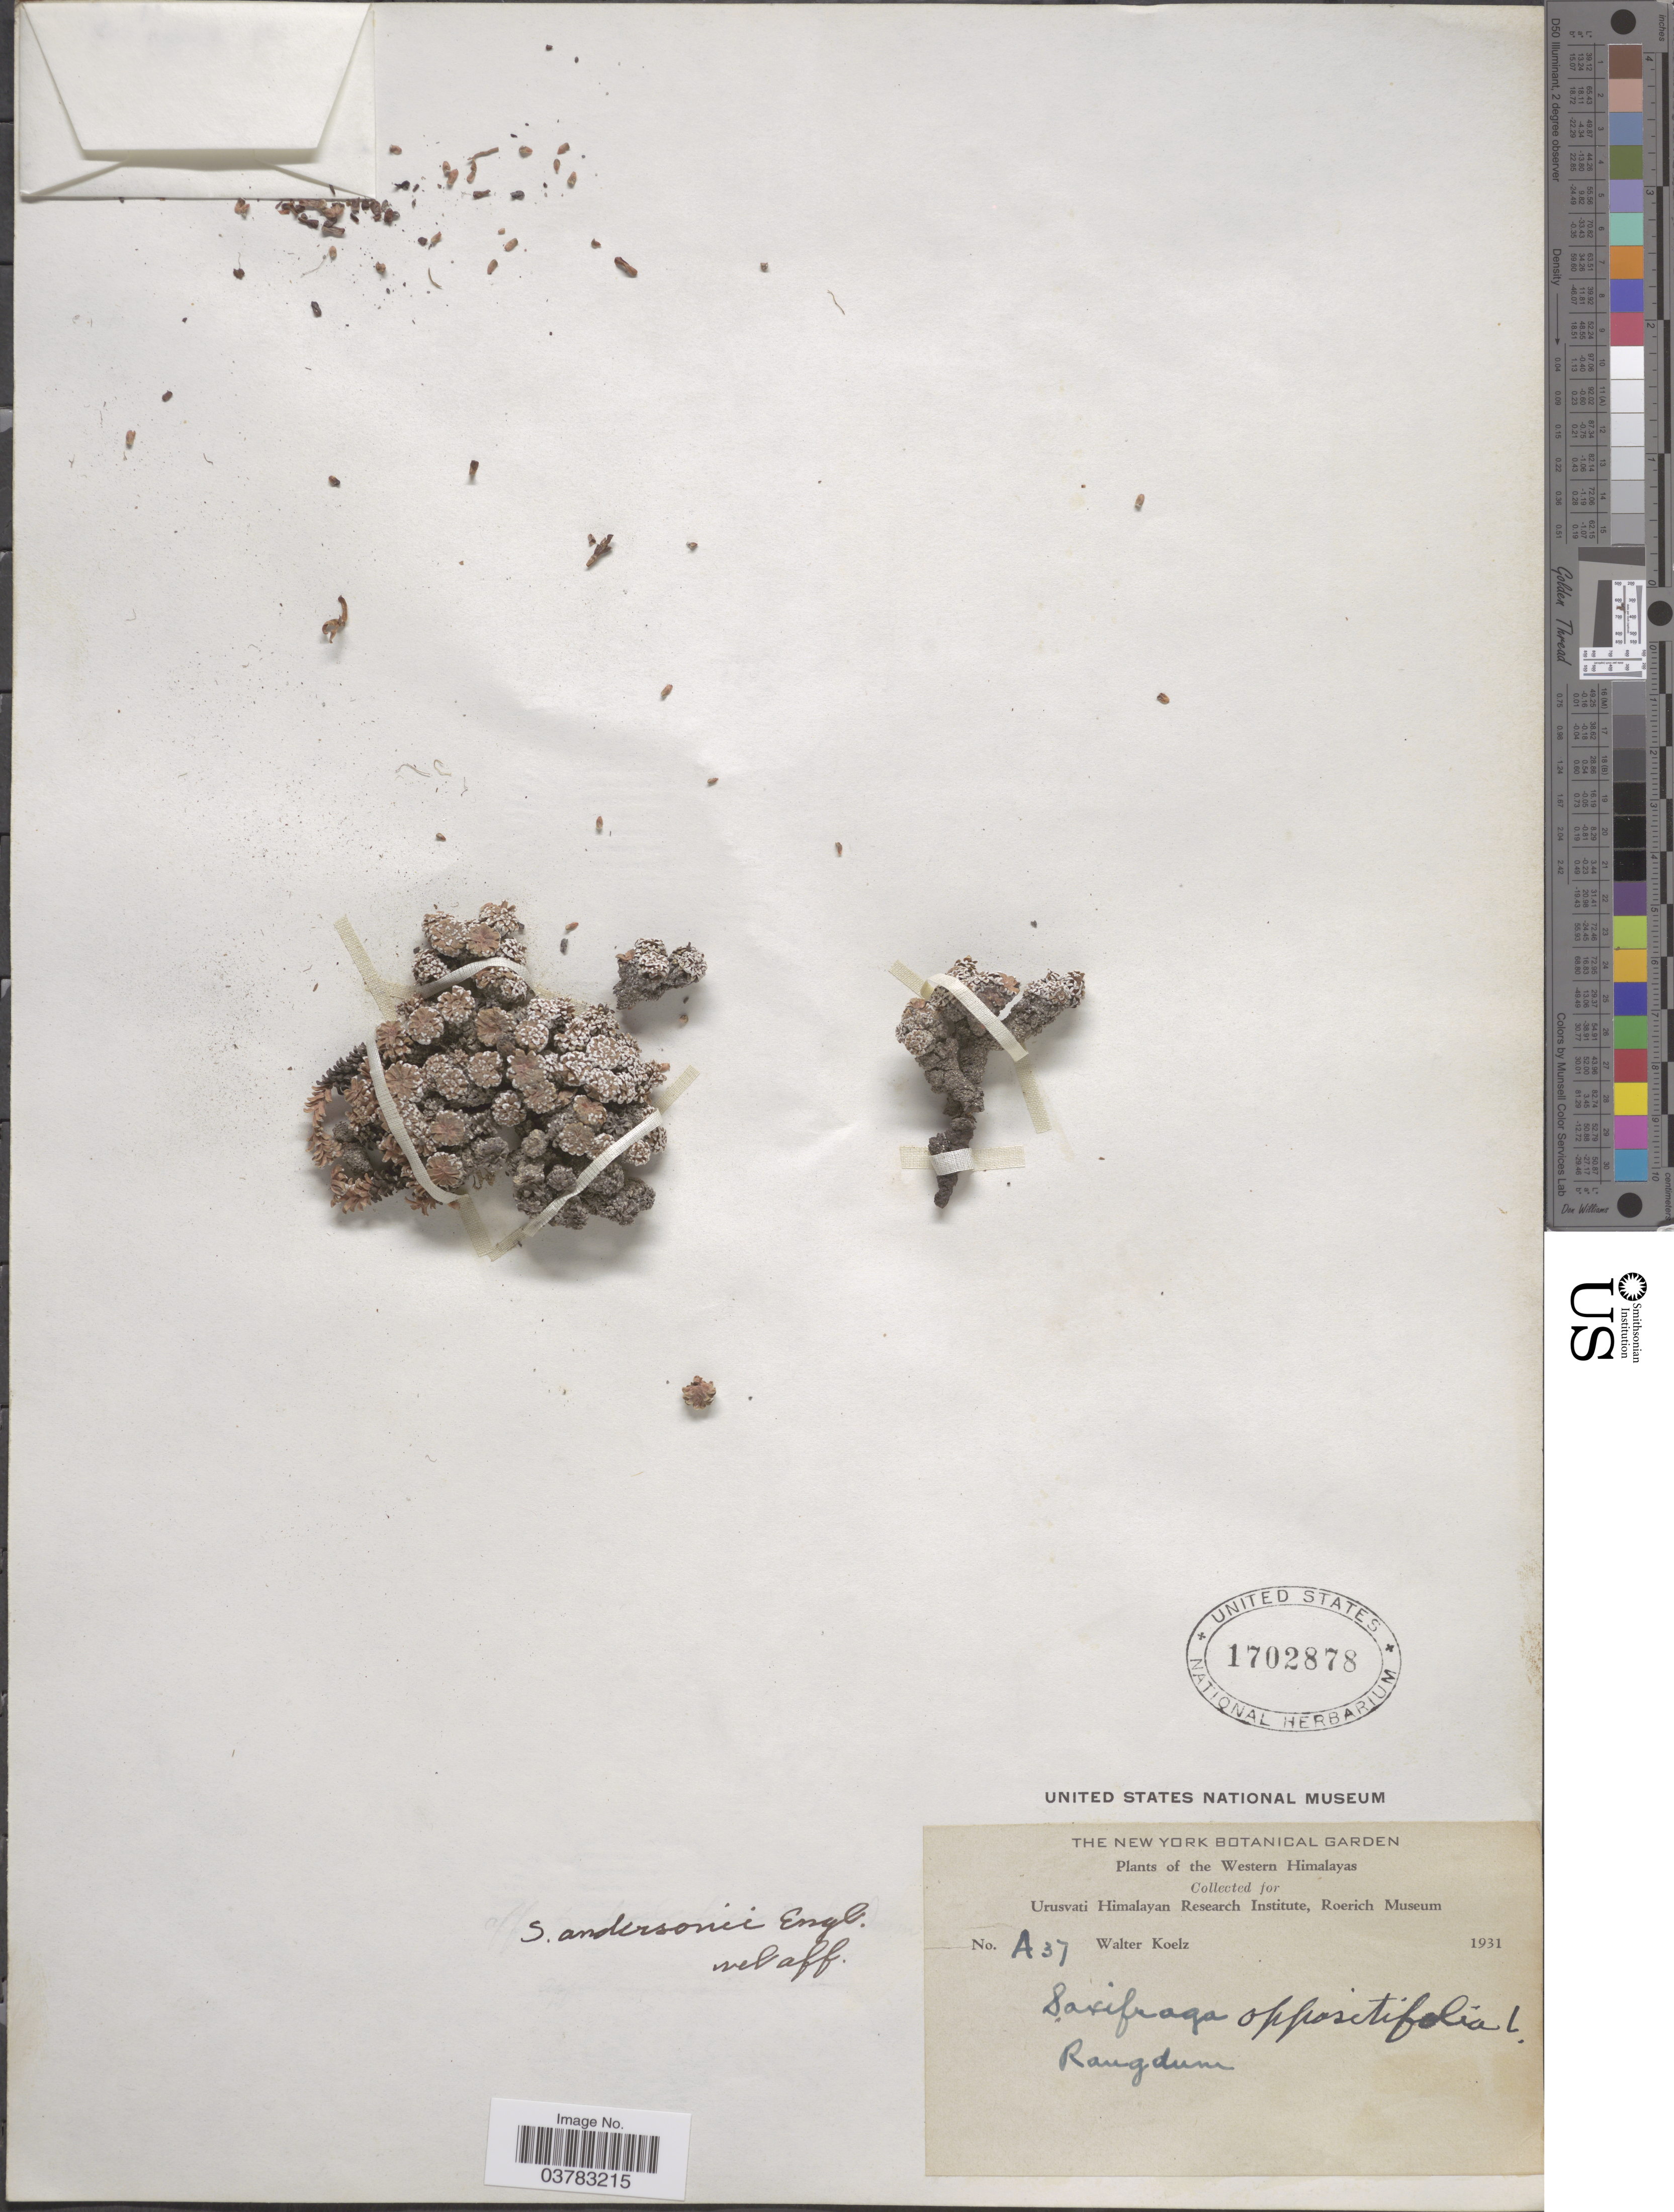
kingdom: Plantae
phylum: Tracheophyta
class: Magnoliopsida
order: Saxifragales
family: Saxifragaceae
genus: Saxifraga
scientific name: Saxifraga andersonii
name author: Engl.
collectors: W. N. Koelz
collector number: A37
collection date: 1931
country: India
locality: Western Himalayas. Rangdum.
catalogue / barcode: US 1702878